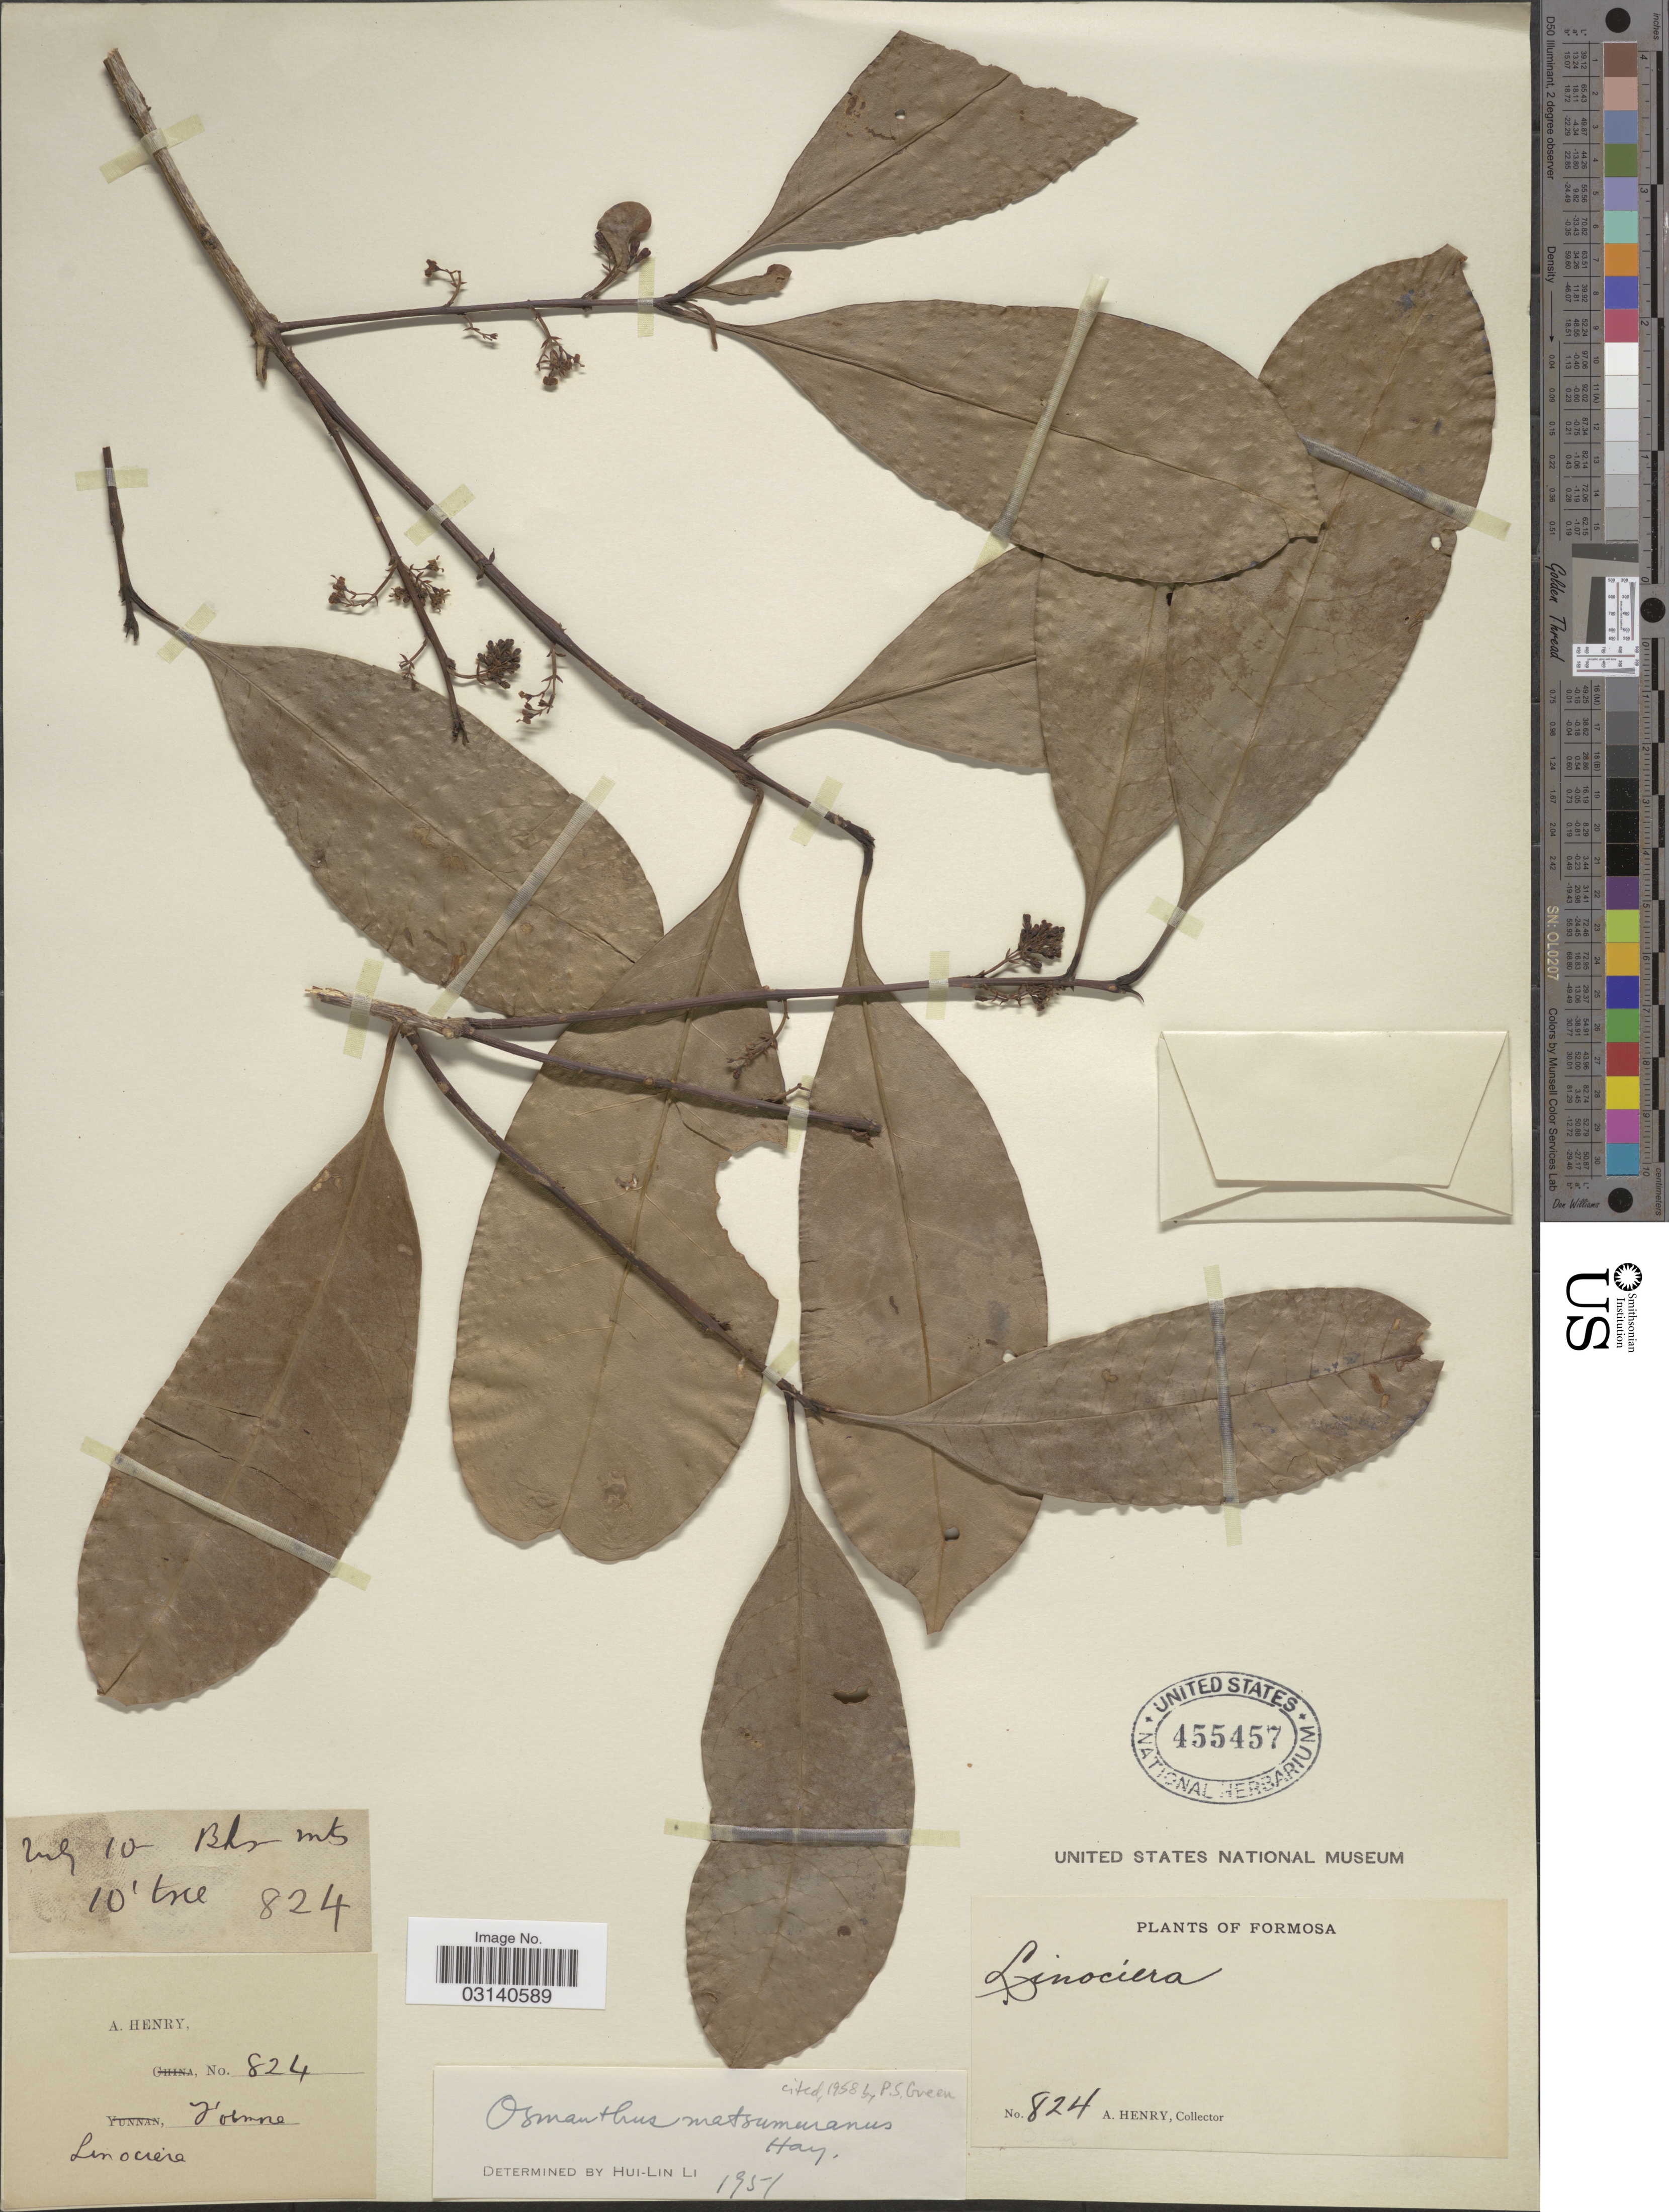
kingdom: Plantae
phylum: Tracheophyta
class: Magnoliopsida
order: Lamiales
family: Oleaceae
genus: Osmanthus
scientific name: Osmanthus matsumuranus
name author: Hayata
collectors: A. Henry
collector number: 824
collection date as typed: Transcribed d/m/y: /7/10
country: Taiwan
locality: Formosa, Bankensing mts.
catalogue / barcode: US 455457